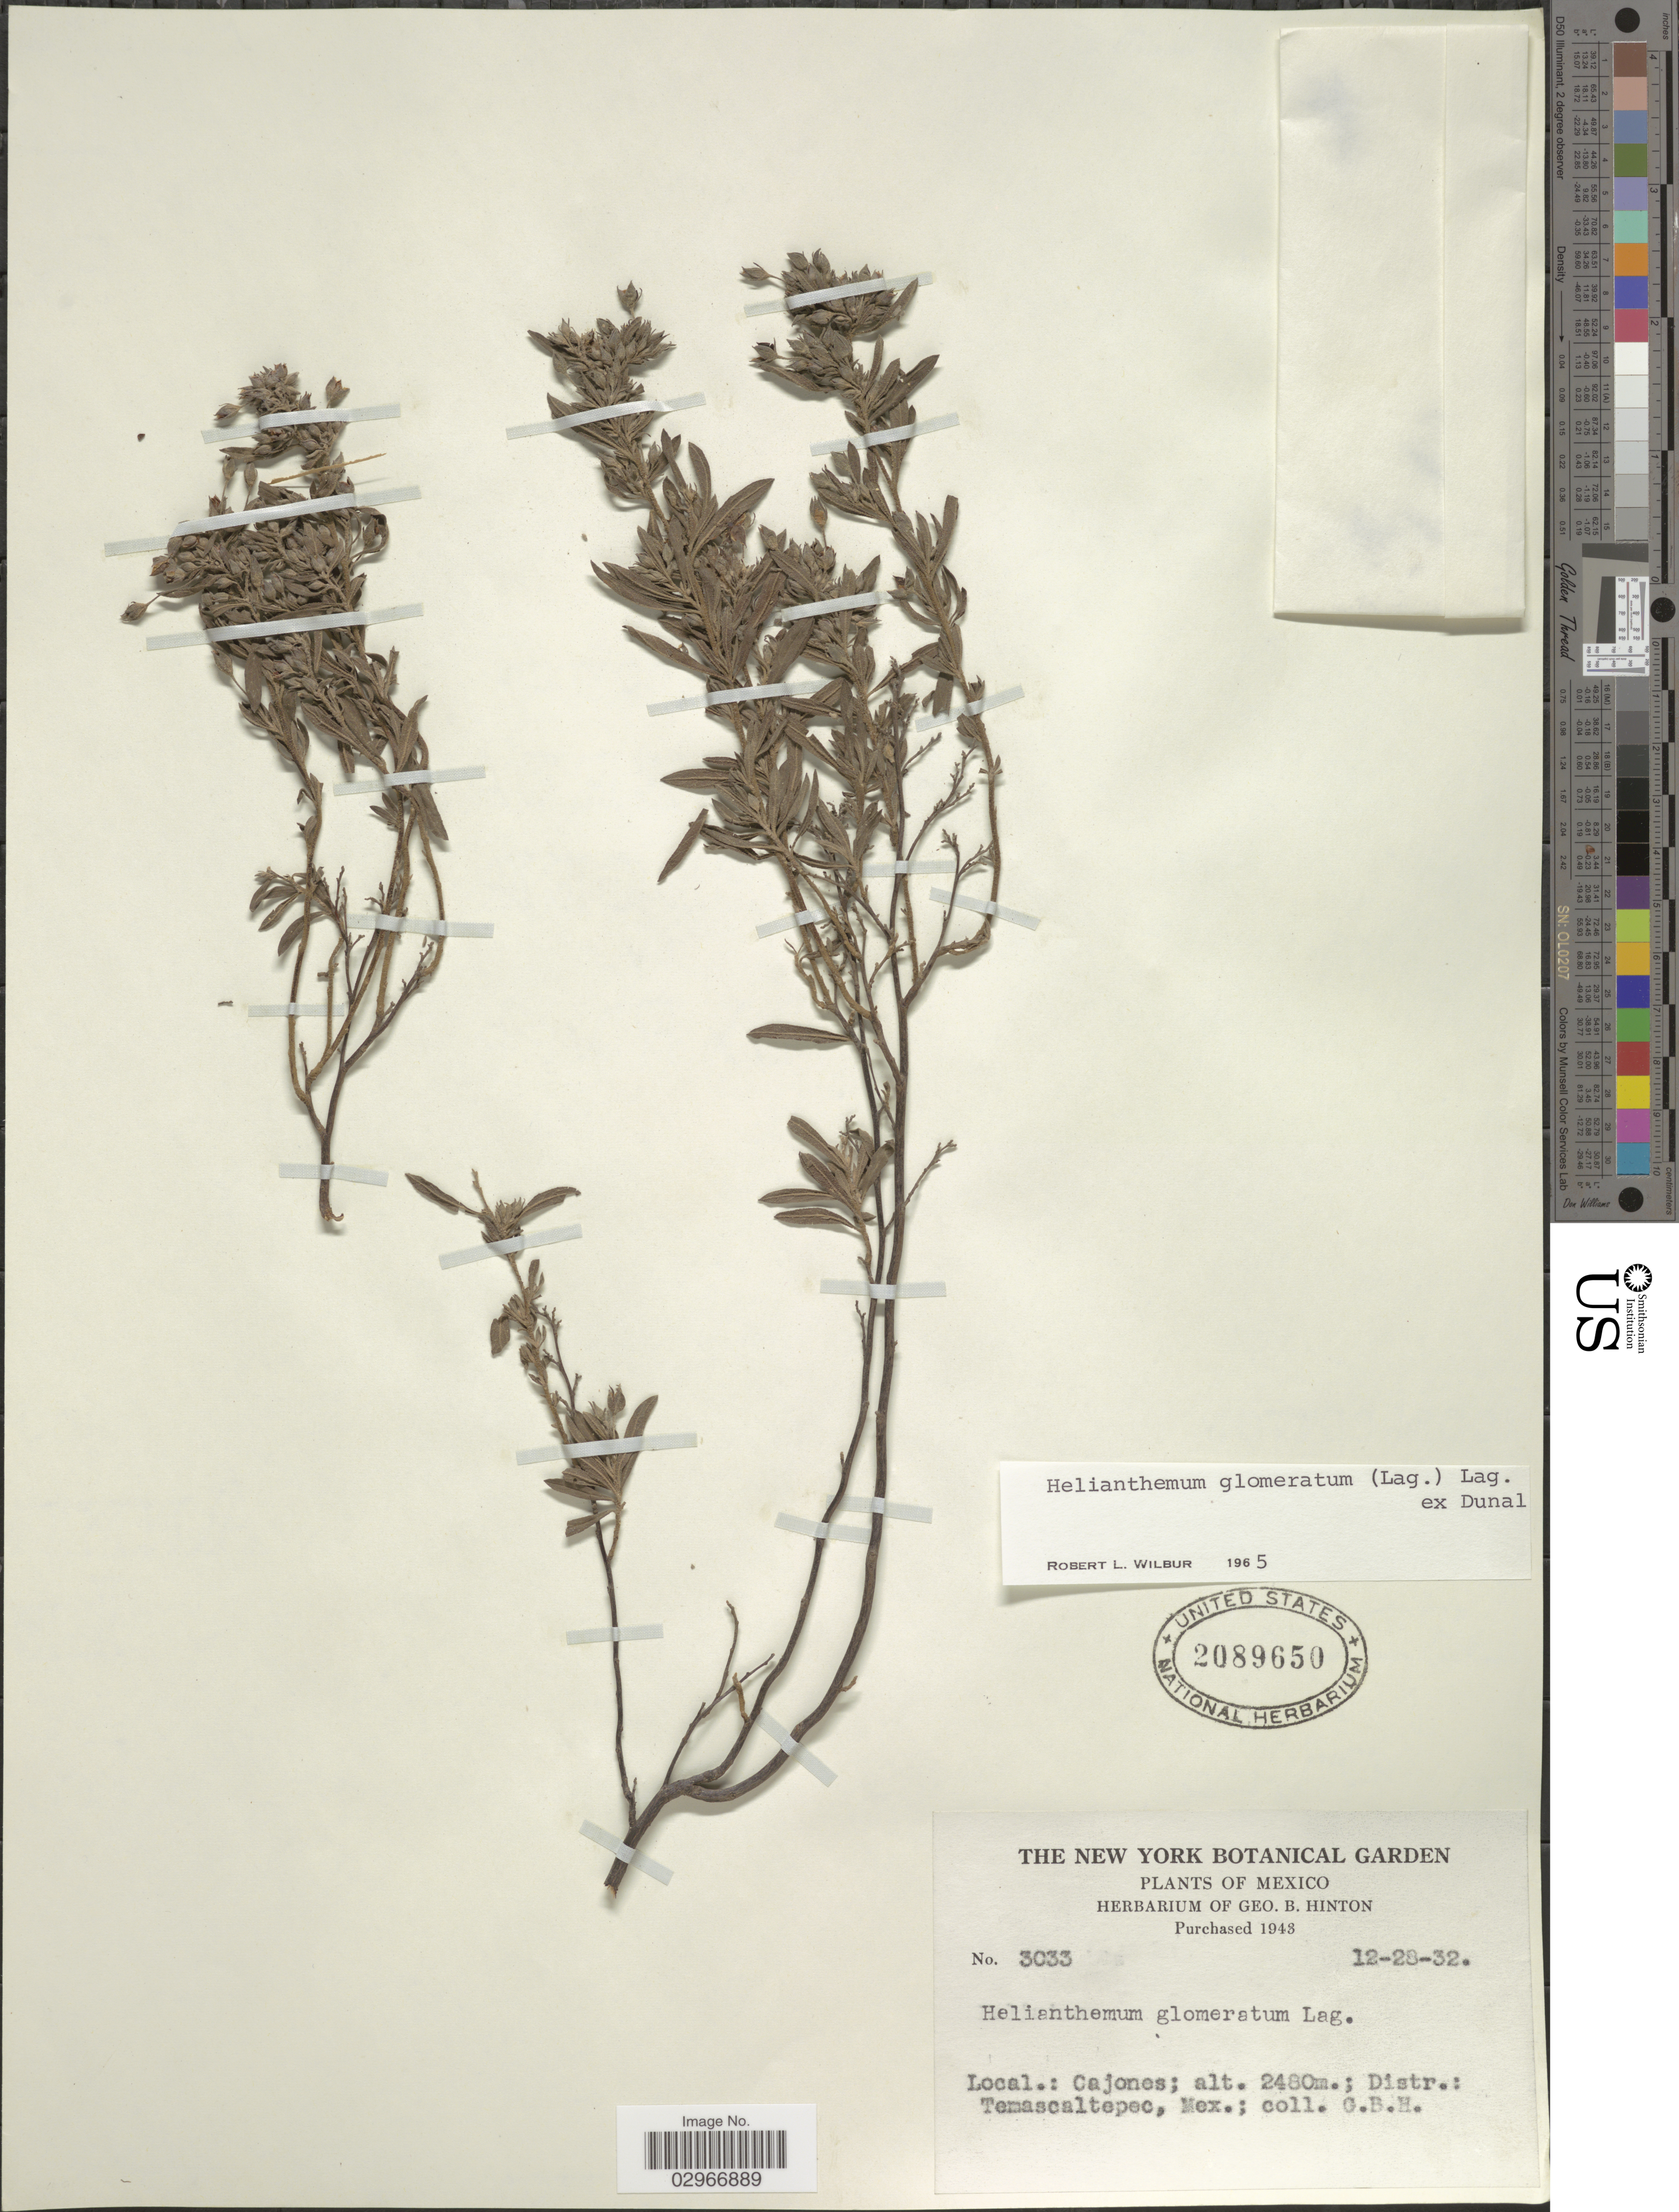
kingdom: Plantae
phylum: Tracheophyta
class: Magnoliopsida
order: Malvales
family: Cistaceae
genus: Helianthemum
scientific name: Helianthemum glomeratum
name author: (Lag.) Lag. ex Dunal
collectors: G. B. Hinton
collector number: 3033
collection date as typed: Transcribed d/m/y: 28/12/32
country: Mexico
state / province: México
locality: Cajones. Distr.: Temascaltepec.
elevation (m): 2480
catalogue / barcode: US 2089650